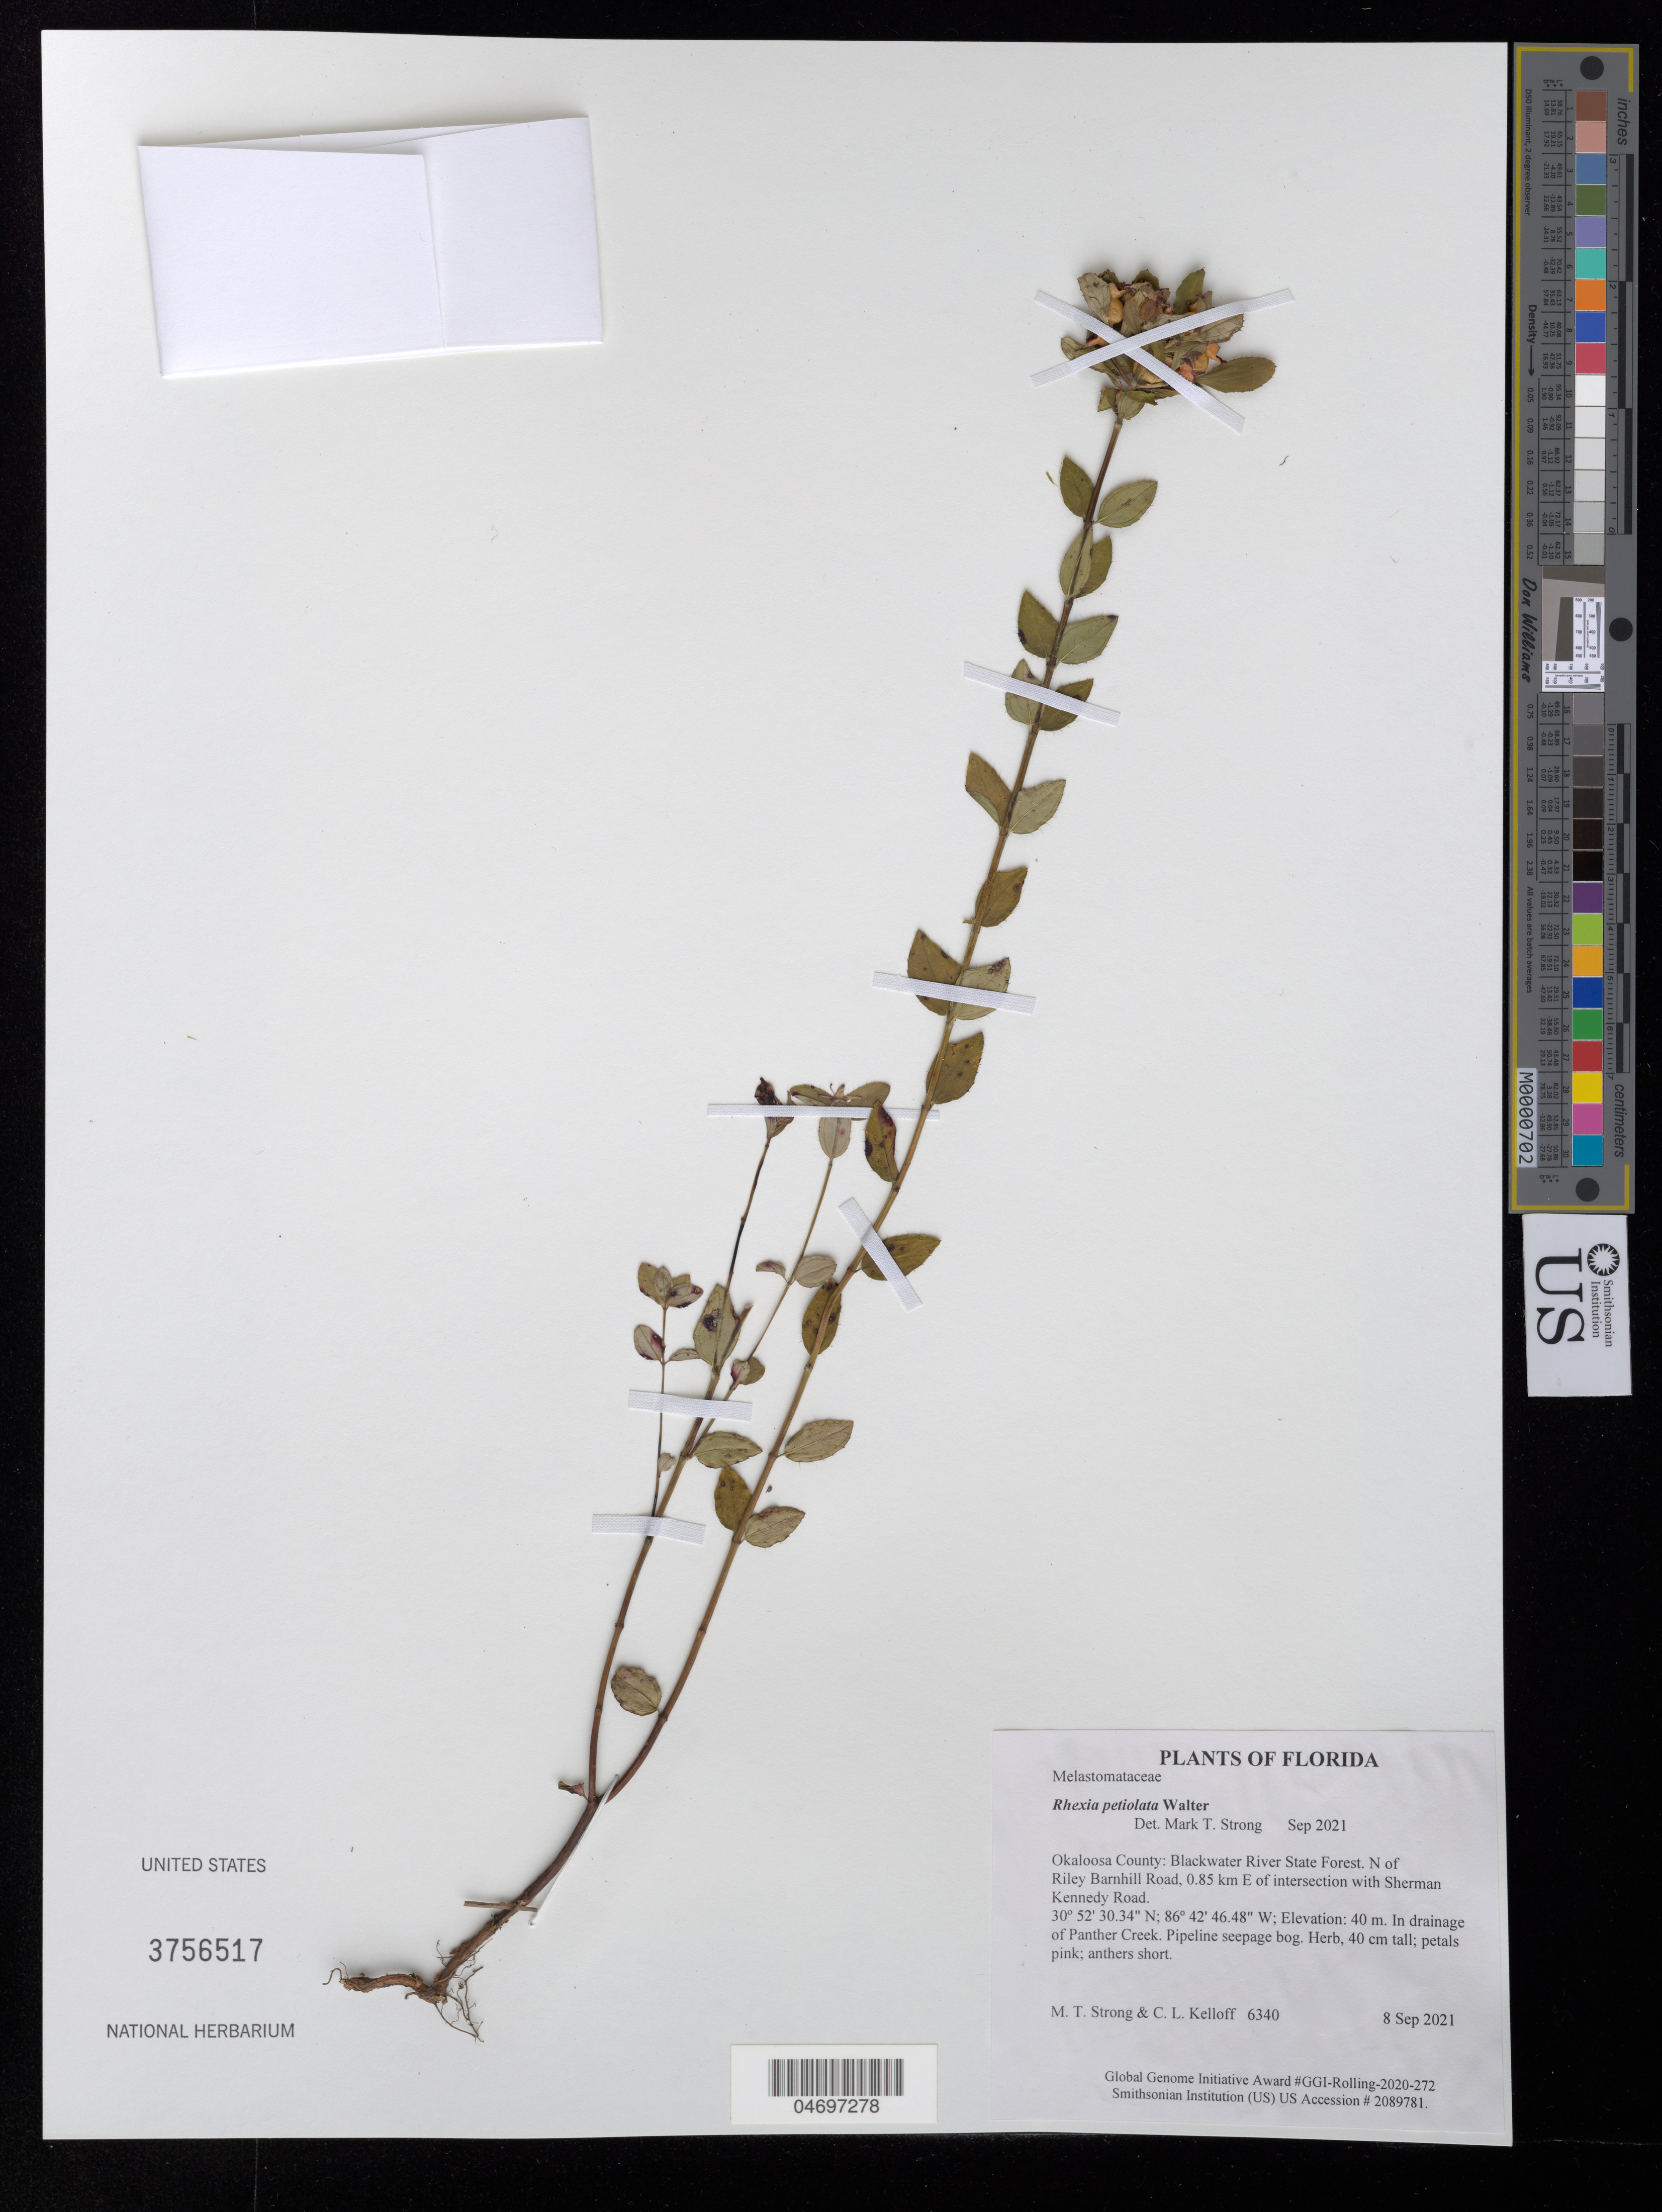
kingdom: Plantae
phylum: Tracheophyta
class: Magnoliopsida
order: Myrtales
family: Melastomataceae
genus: Rhexia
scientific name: Rhexia petiolata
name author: Walter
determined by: Strong, Mark T.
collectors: M. T. Strong & C. L. Kelloff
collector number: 6340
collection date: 2021-09-08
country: United States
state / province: Florida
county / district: Okaloosa County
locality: Blackwater River State Forest. N of Riley Barnhill Road, 0.85 km E of intersection with Sherman Kennedy Road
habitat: In drainage of Panther Creek. Pipeline seepage bog.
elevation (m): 40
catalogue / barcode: US 3756517